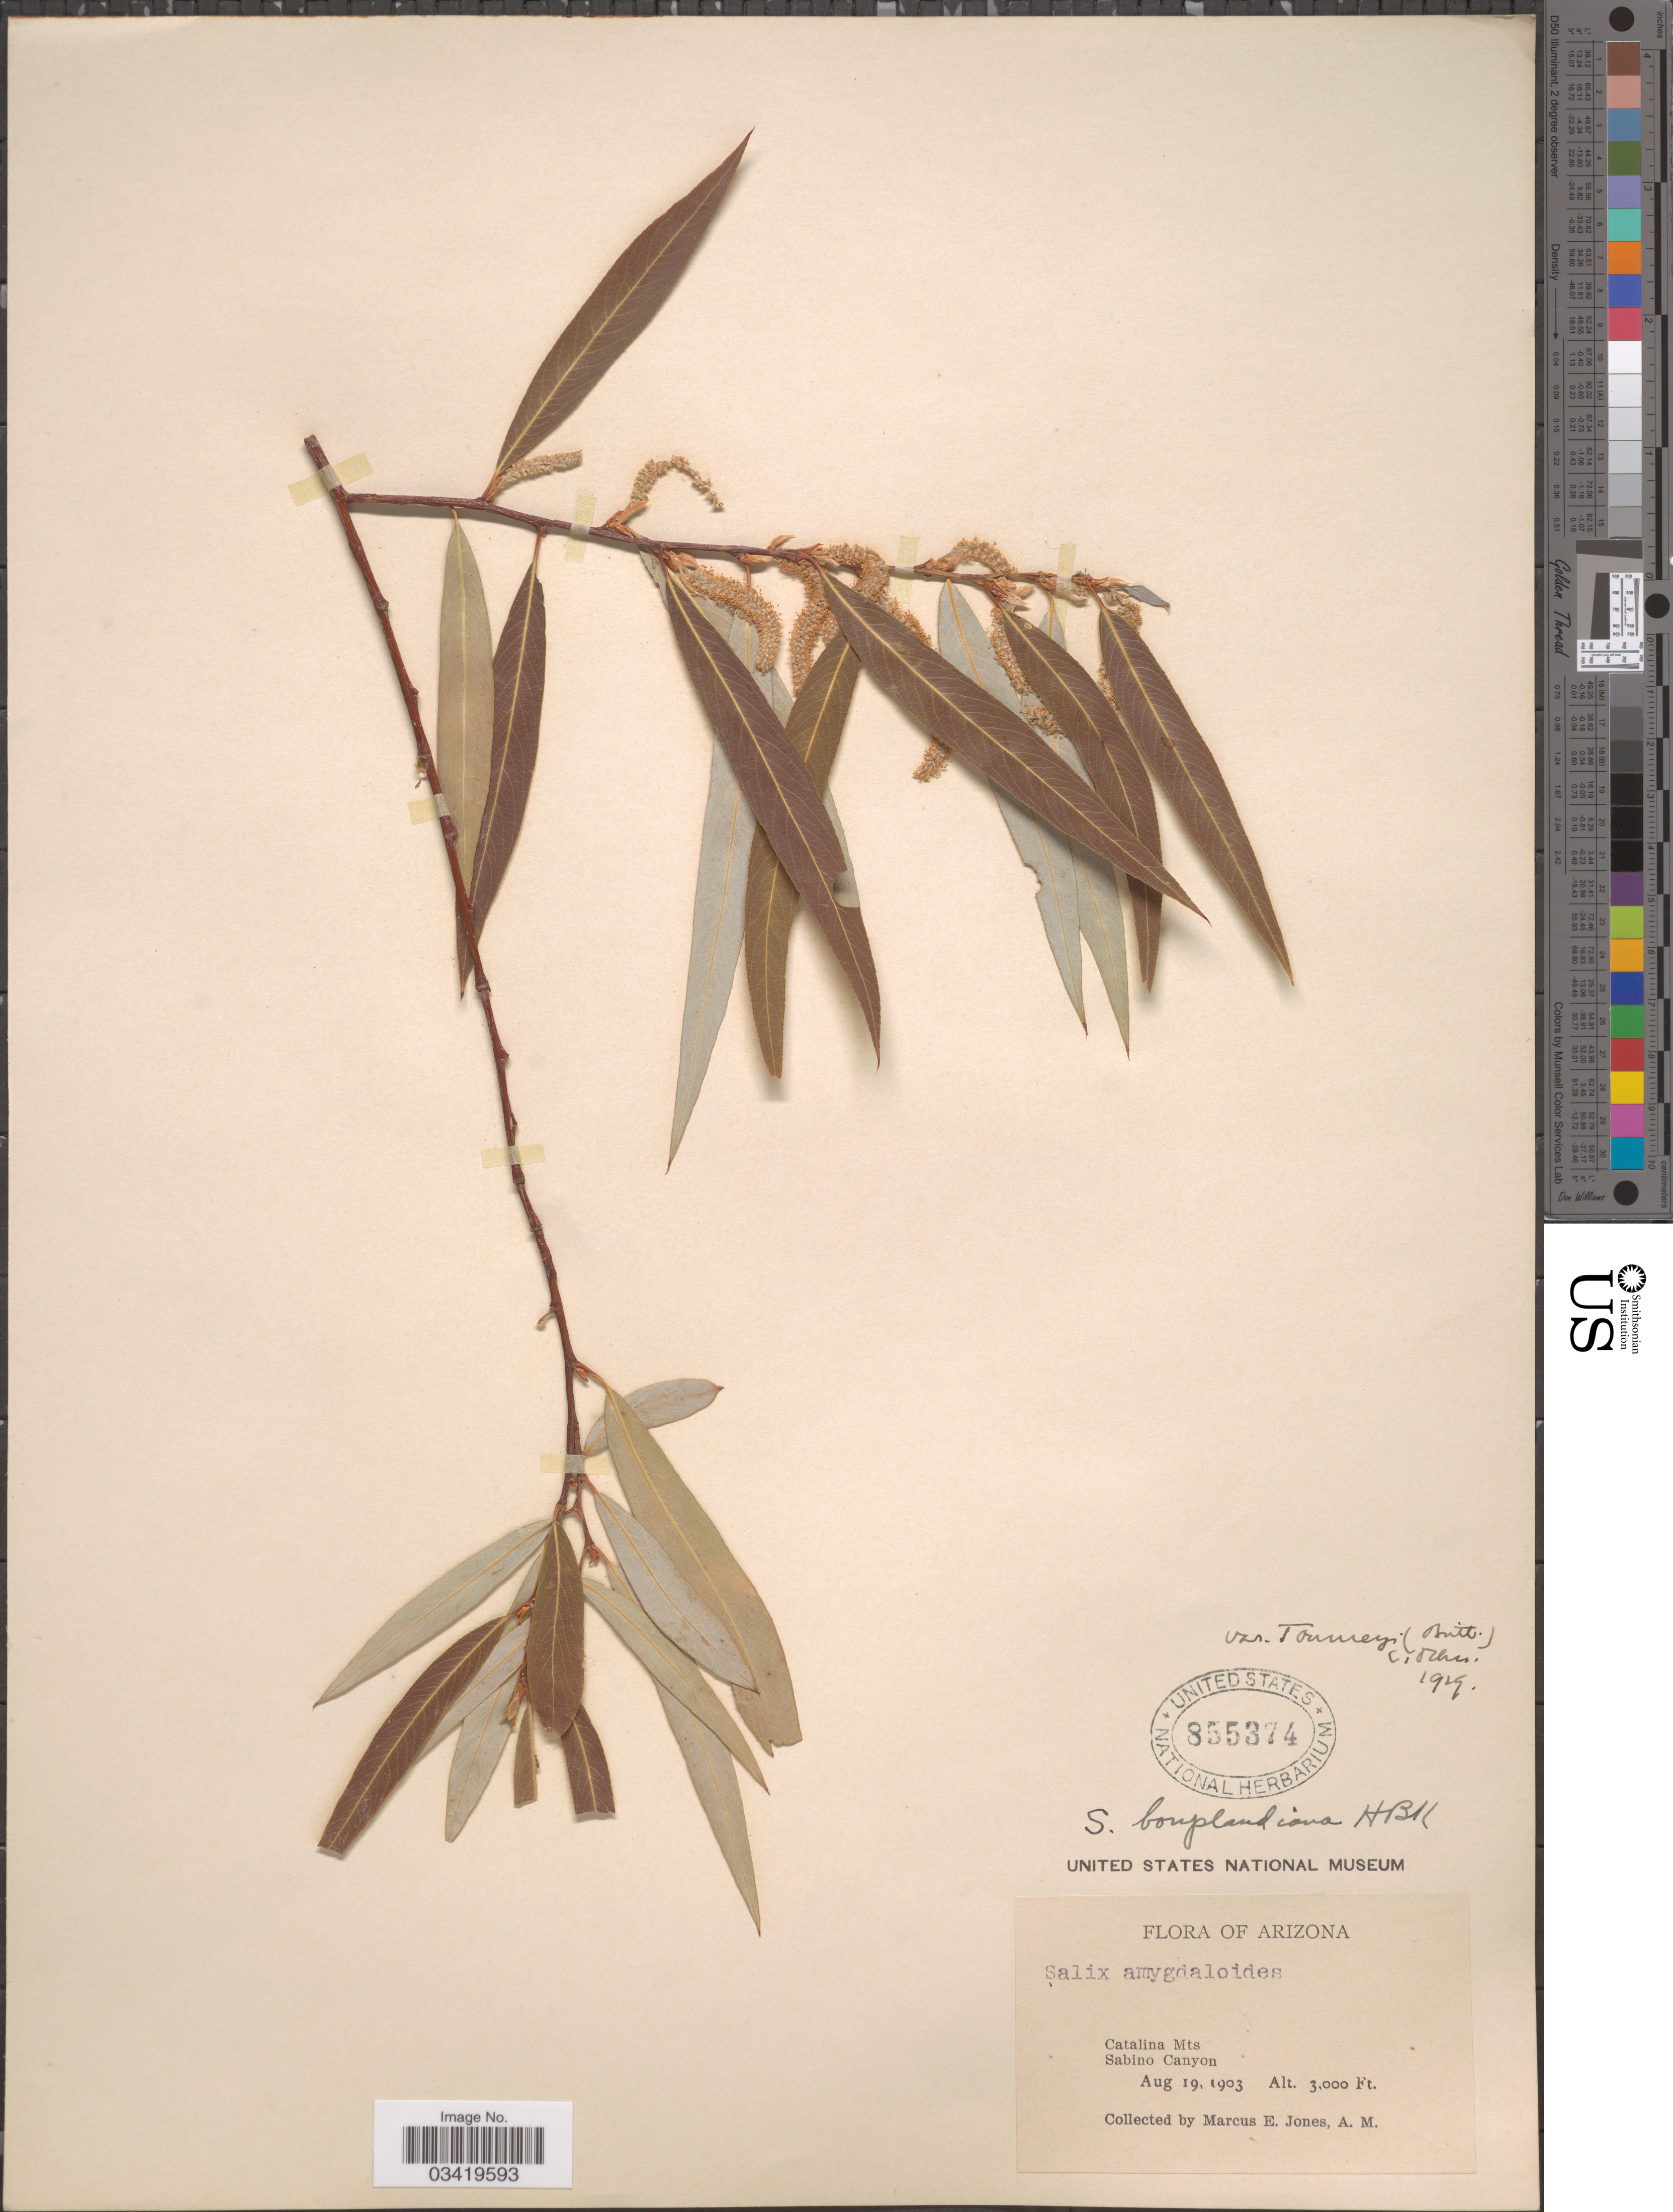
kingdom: Plantae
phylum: Tracheophyta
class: Magnoliopsida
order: Malpighiales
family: Salicaceae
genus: Salix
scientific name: Salix bonplandiana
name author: Kunth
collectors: M. E. Jones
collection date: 1903-08-19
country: United States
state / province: Arizona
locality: Catalina Mts. Sabino Canyon.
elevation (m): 914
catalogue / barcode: US 855374